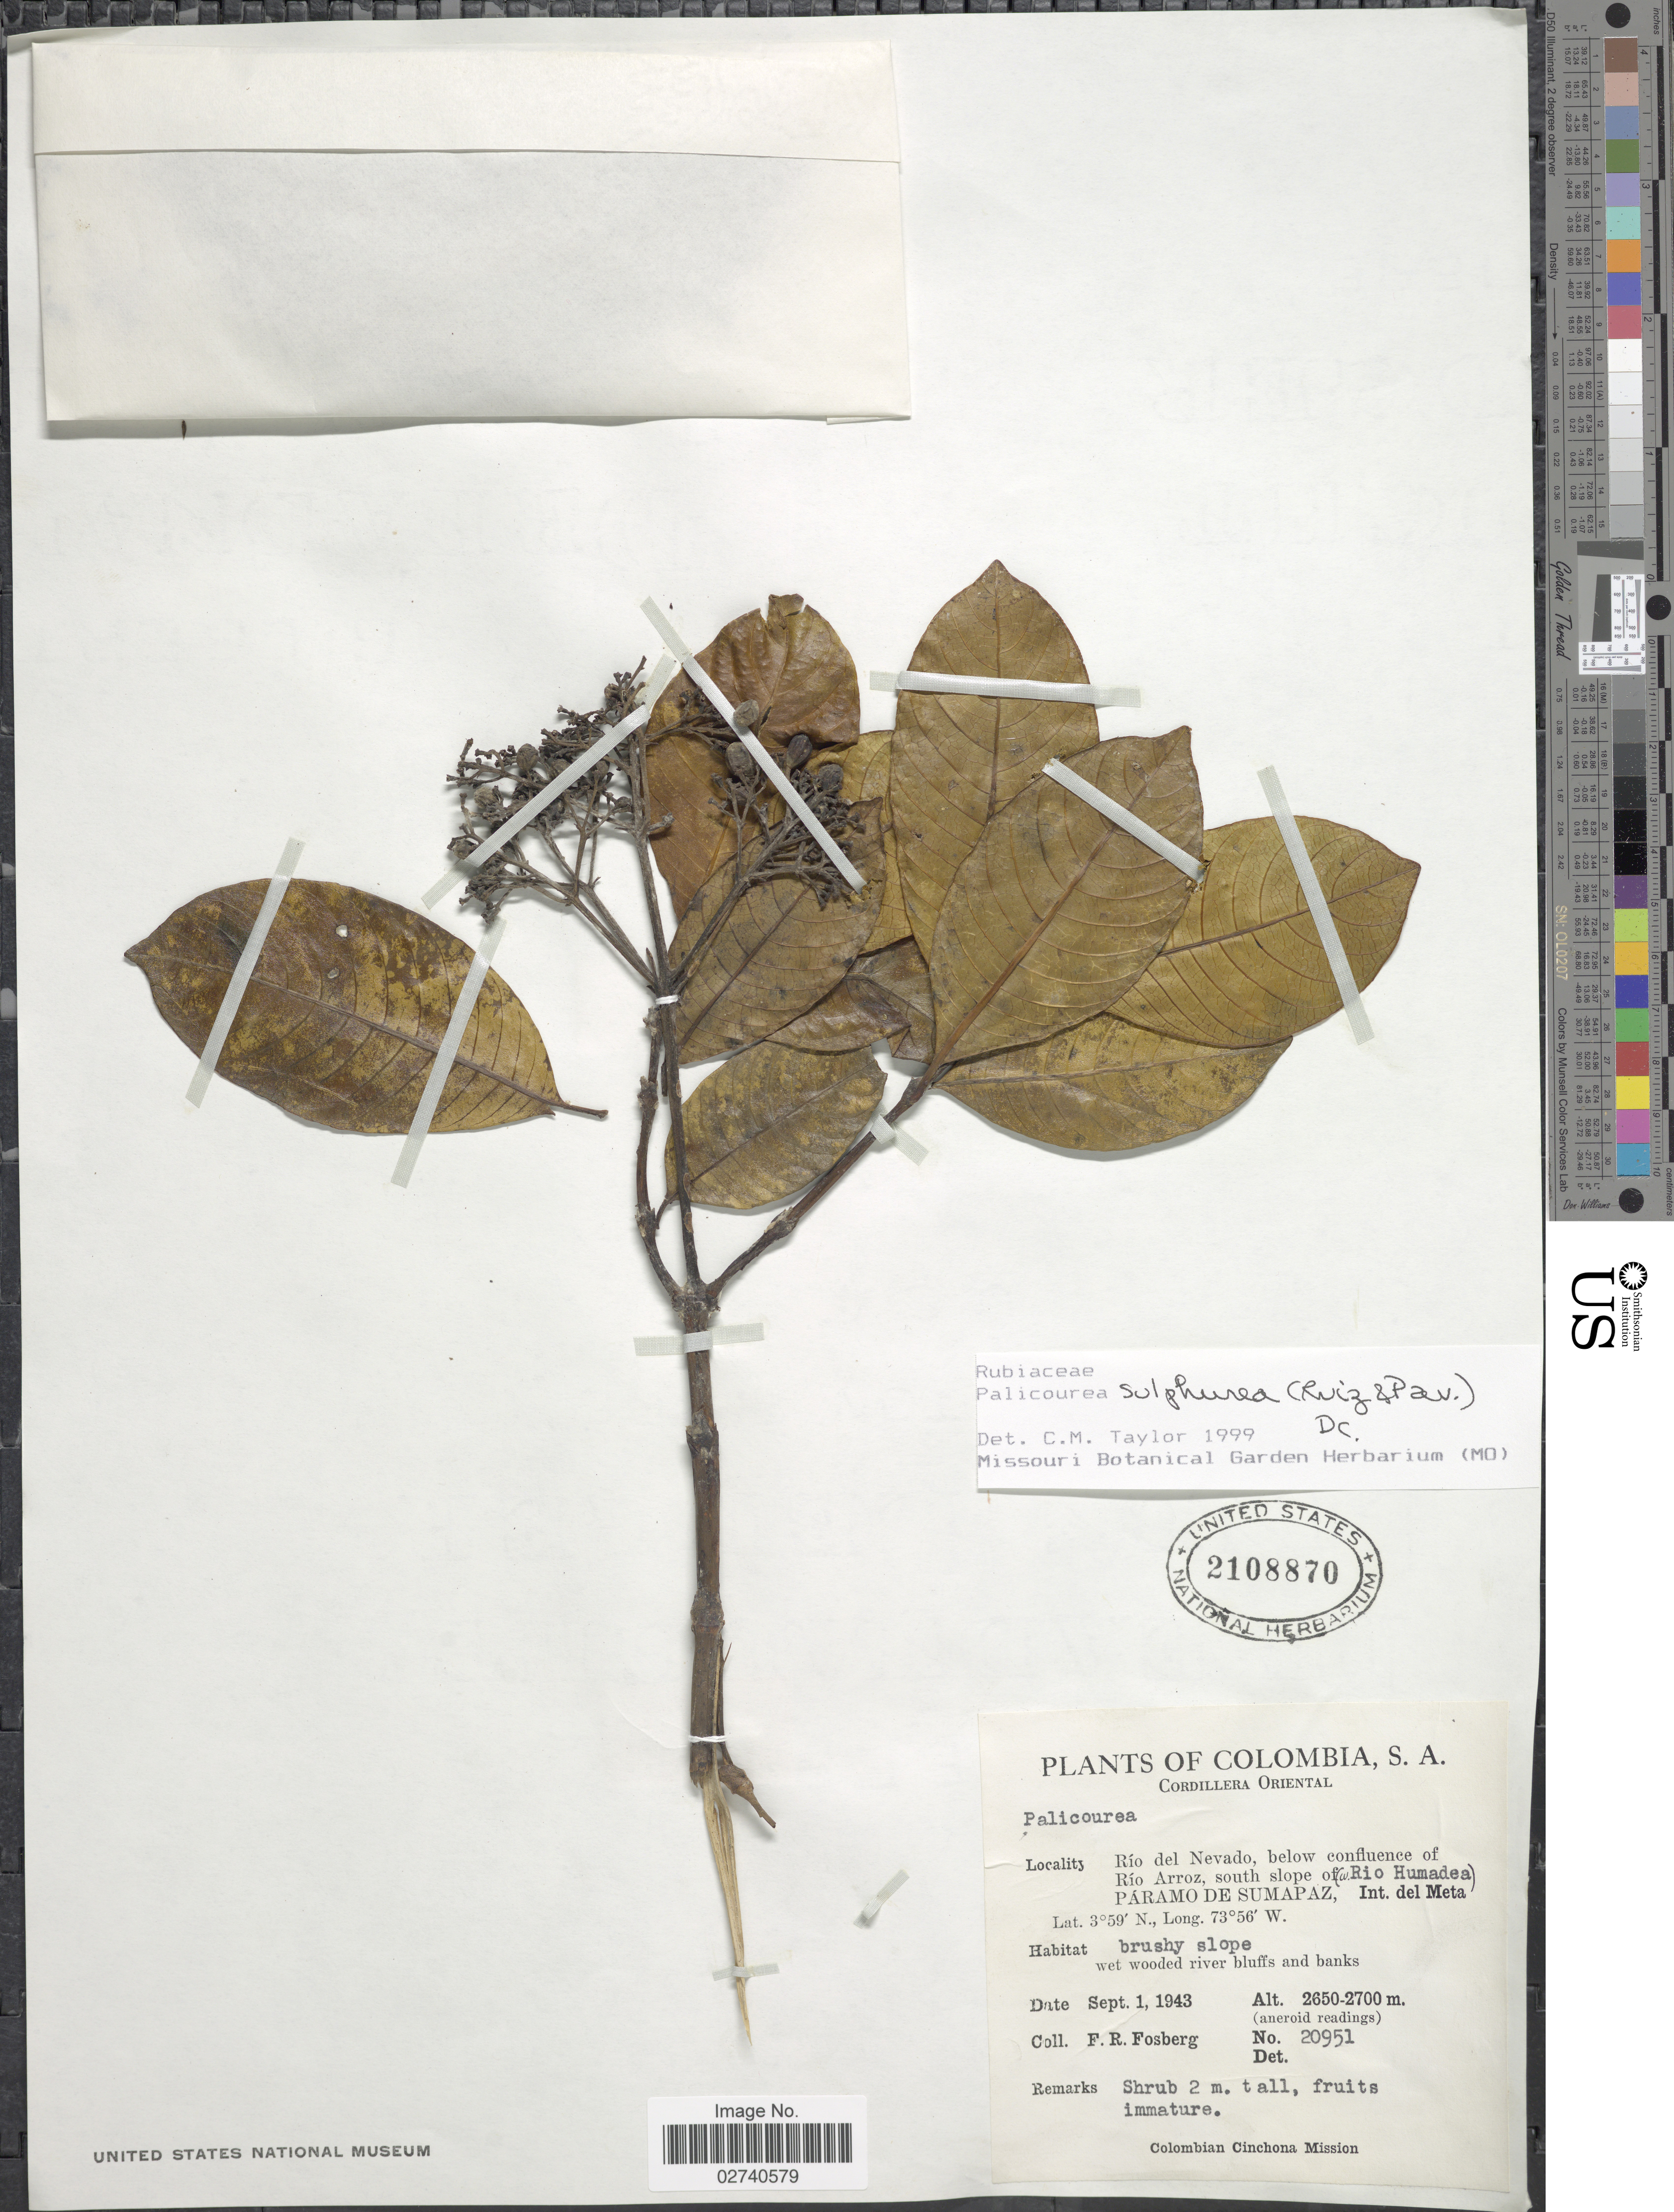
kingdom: Plantae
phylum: Tracheophyta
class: Magnoliopsida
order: Gentianales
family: Rubiaceae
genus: Palicourea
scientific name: Palicourea sulphurea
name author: (Ruiz & Pav.) DC.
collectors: F. R. Fosberg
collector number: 20951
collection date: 1943-09-01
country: Colombia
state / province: Meta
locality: Cordillera Oriental. Rio del Nevado, below confluence of Rio Arroz, south slope of (w. Rio Humadea) Paramo de Sumapaz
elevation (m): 2650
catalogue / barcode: US 2108870